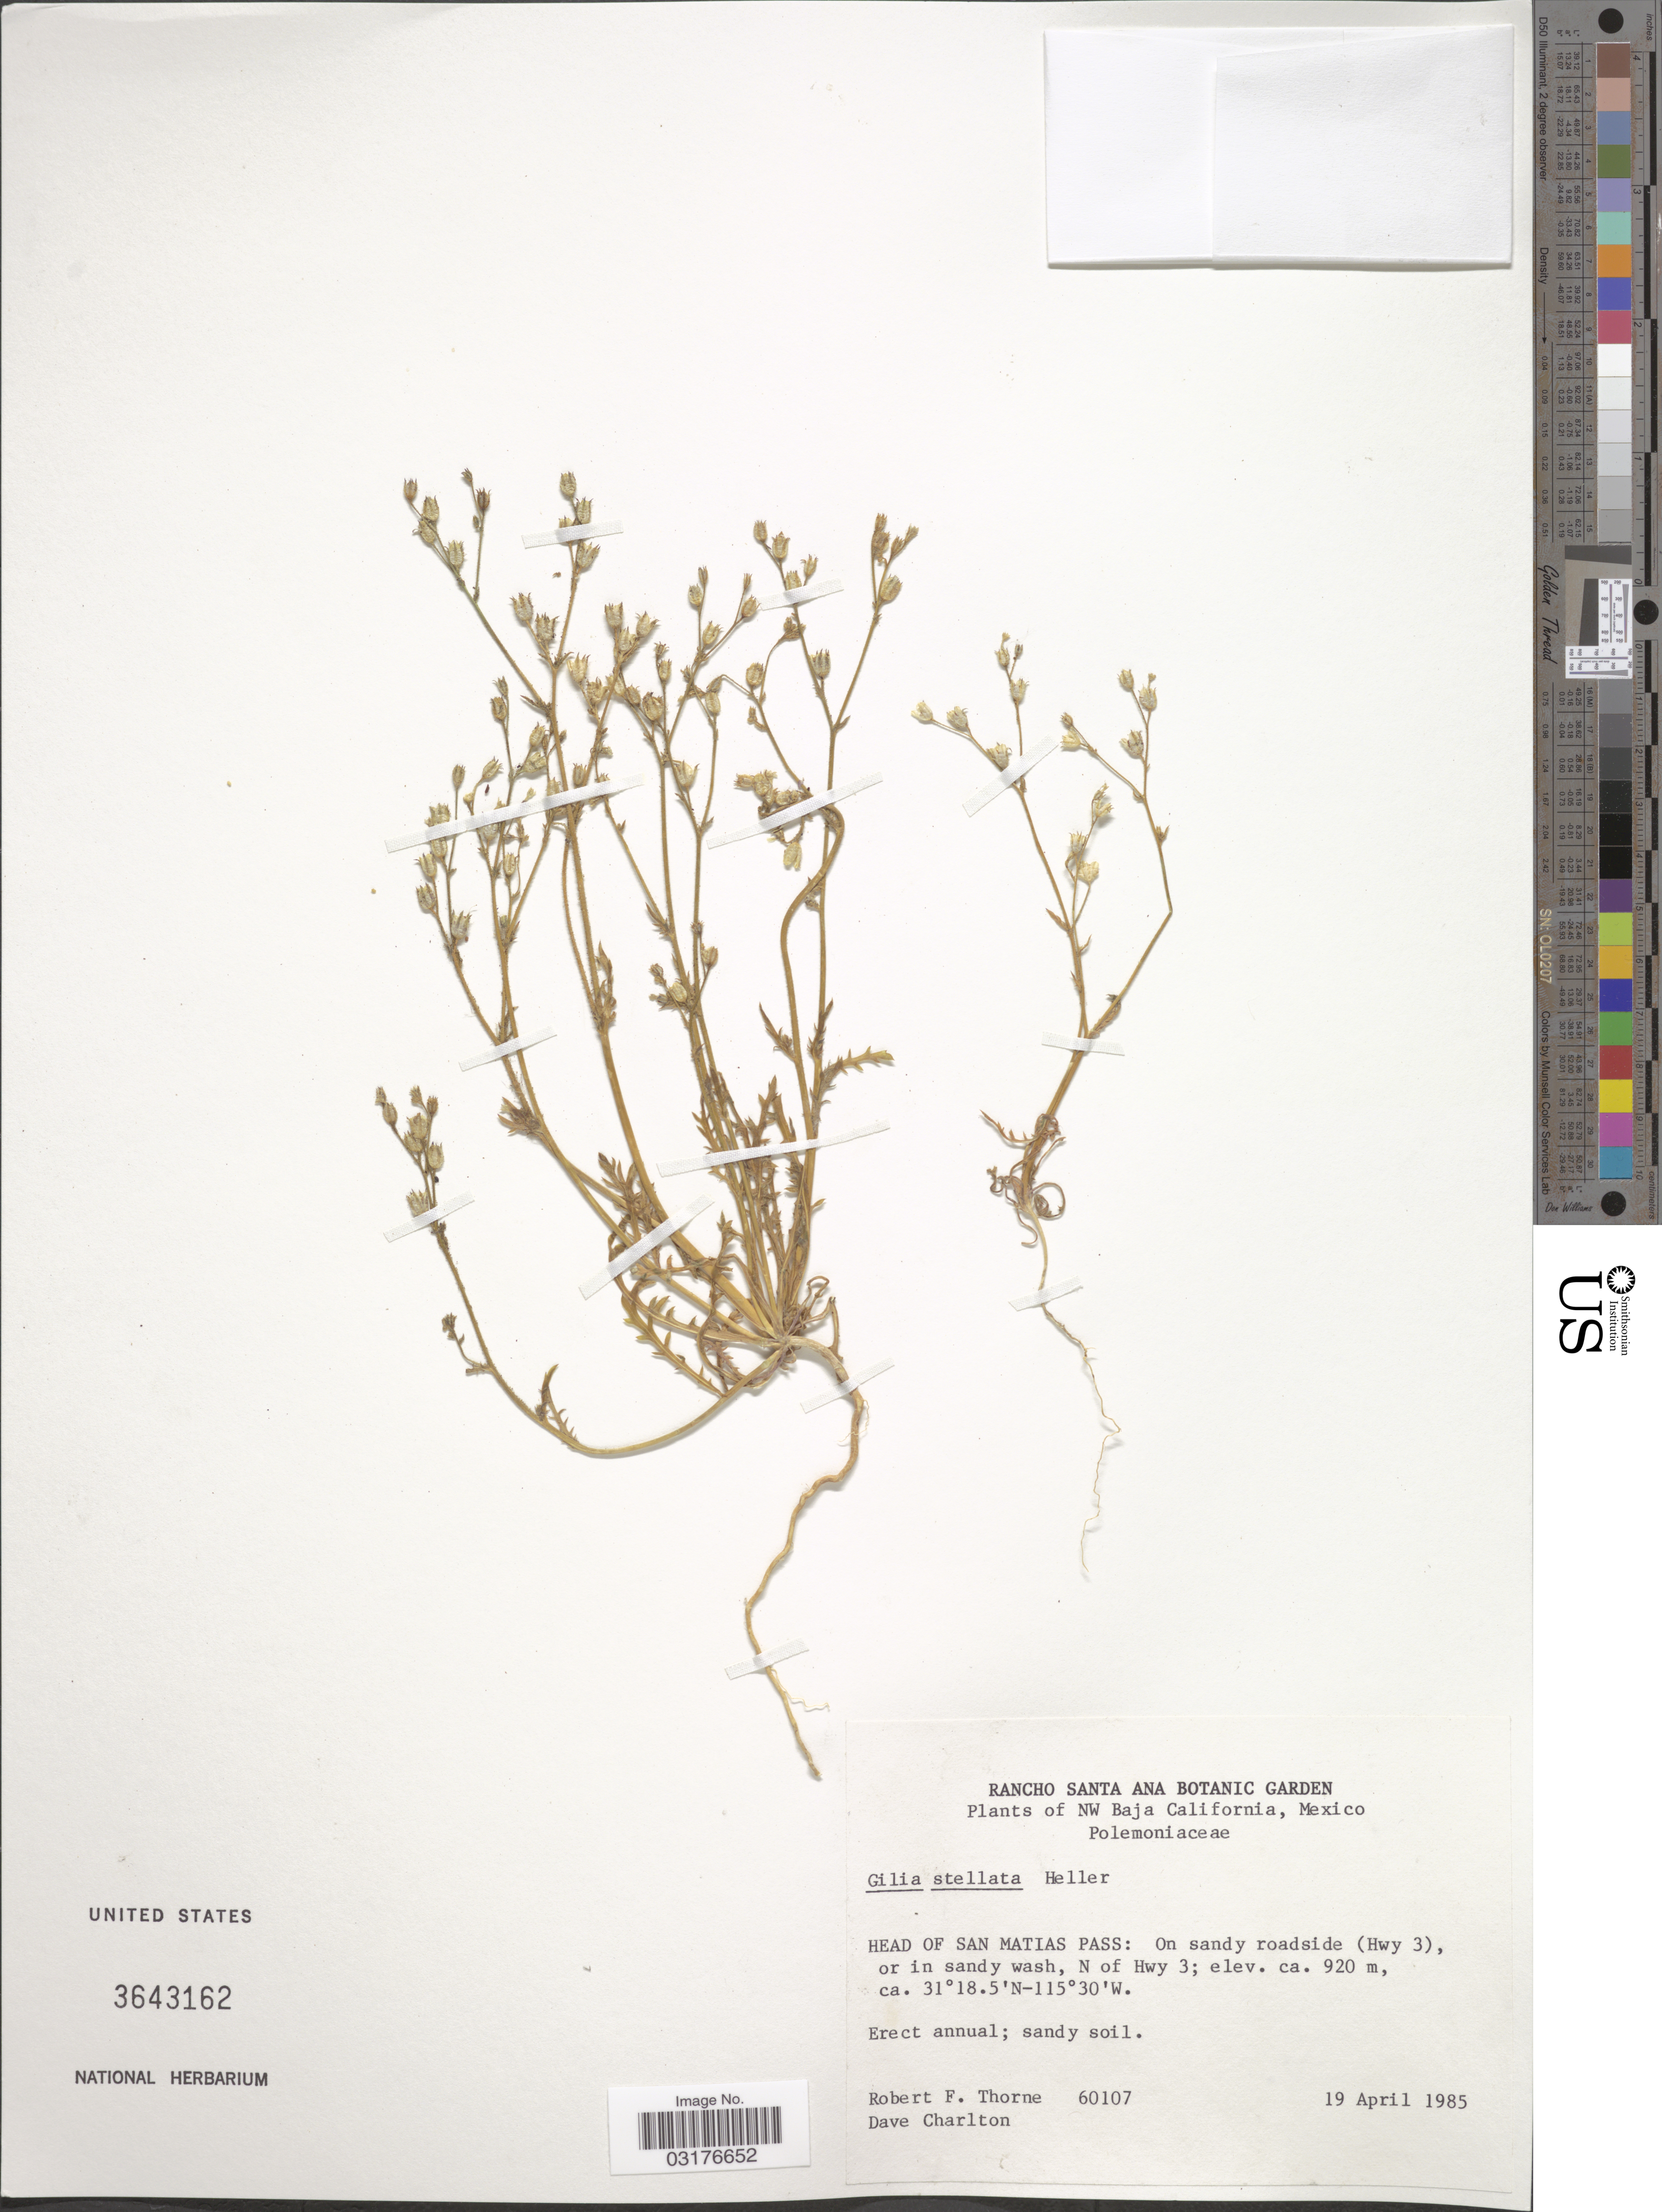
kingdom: Plantae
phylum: Tracheophyta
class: Magnoliopsida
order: Ericales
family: Polemoniaceae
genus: Gilia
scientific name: Gilia stellata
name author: A. Heller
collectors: R. F. Thorne & D. Charlton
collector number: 60107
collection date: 1985-04-19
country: Mexico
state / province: Baja California Norte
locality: NW Baja California. Head of San Matias Pass: On sandy roadside (Hwy 3), or in sandy wash, N of Hwy 3.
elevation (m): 920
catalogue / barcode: US 3643162